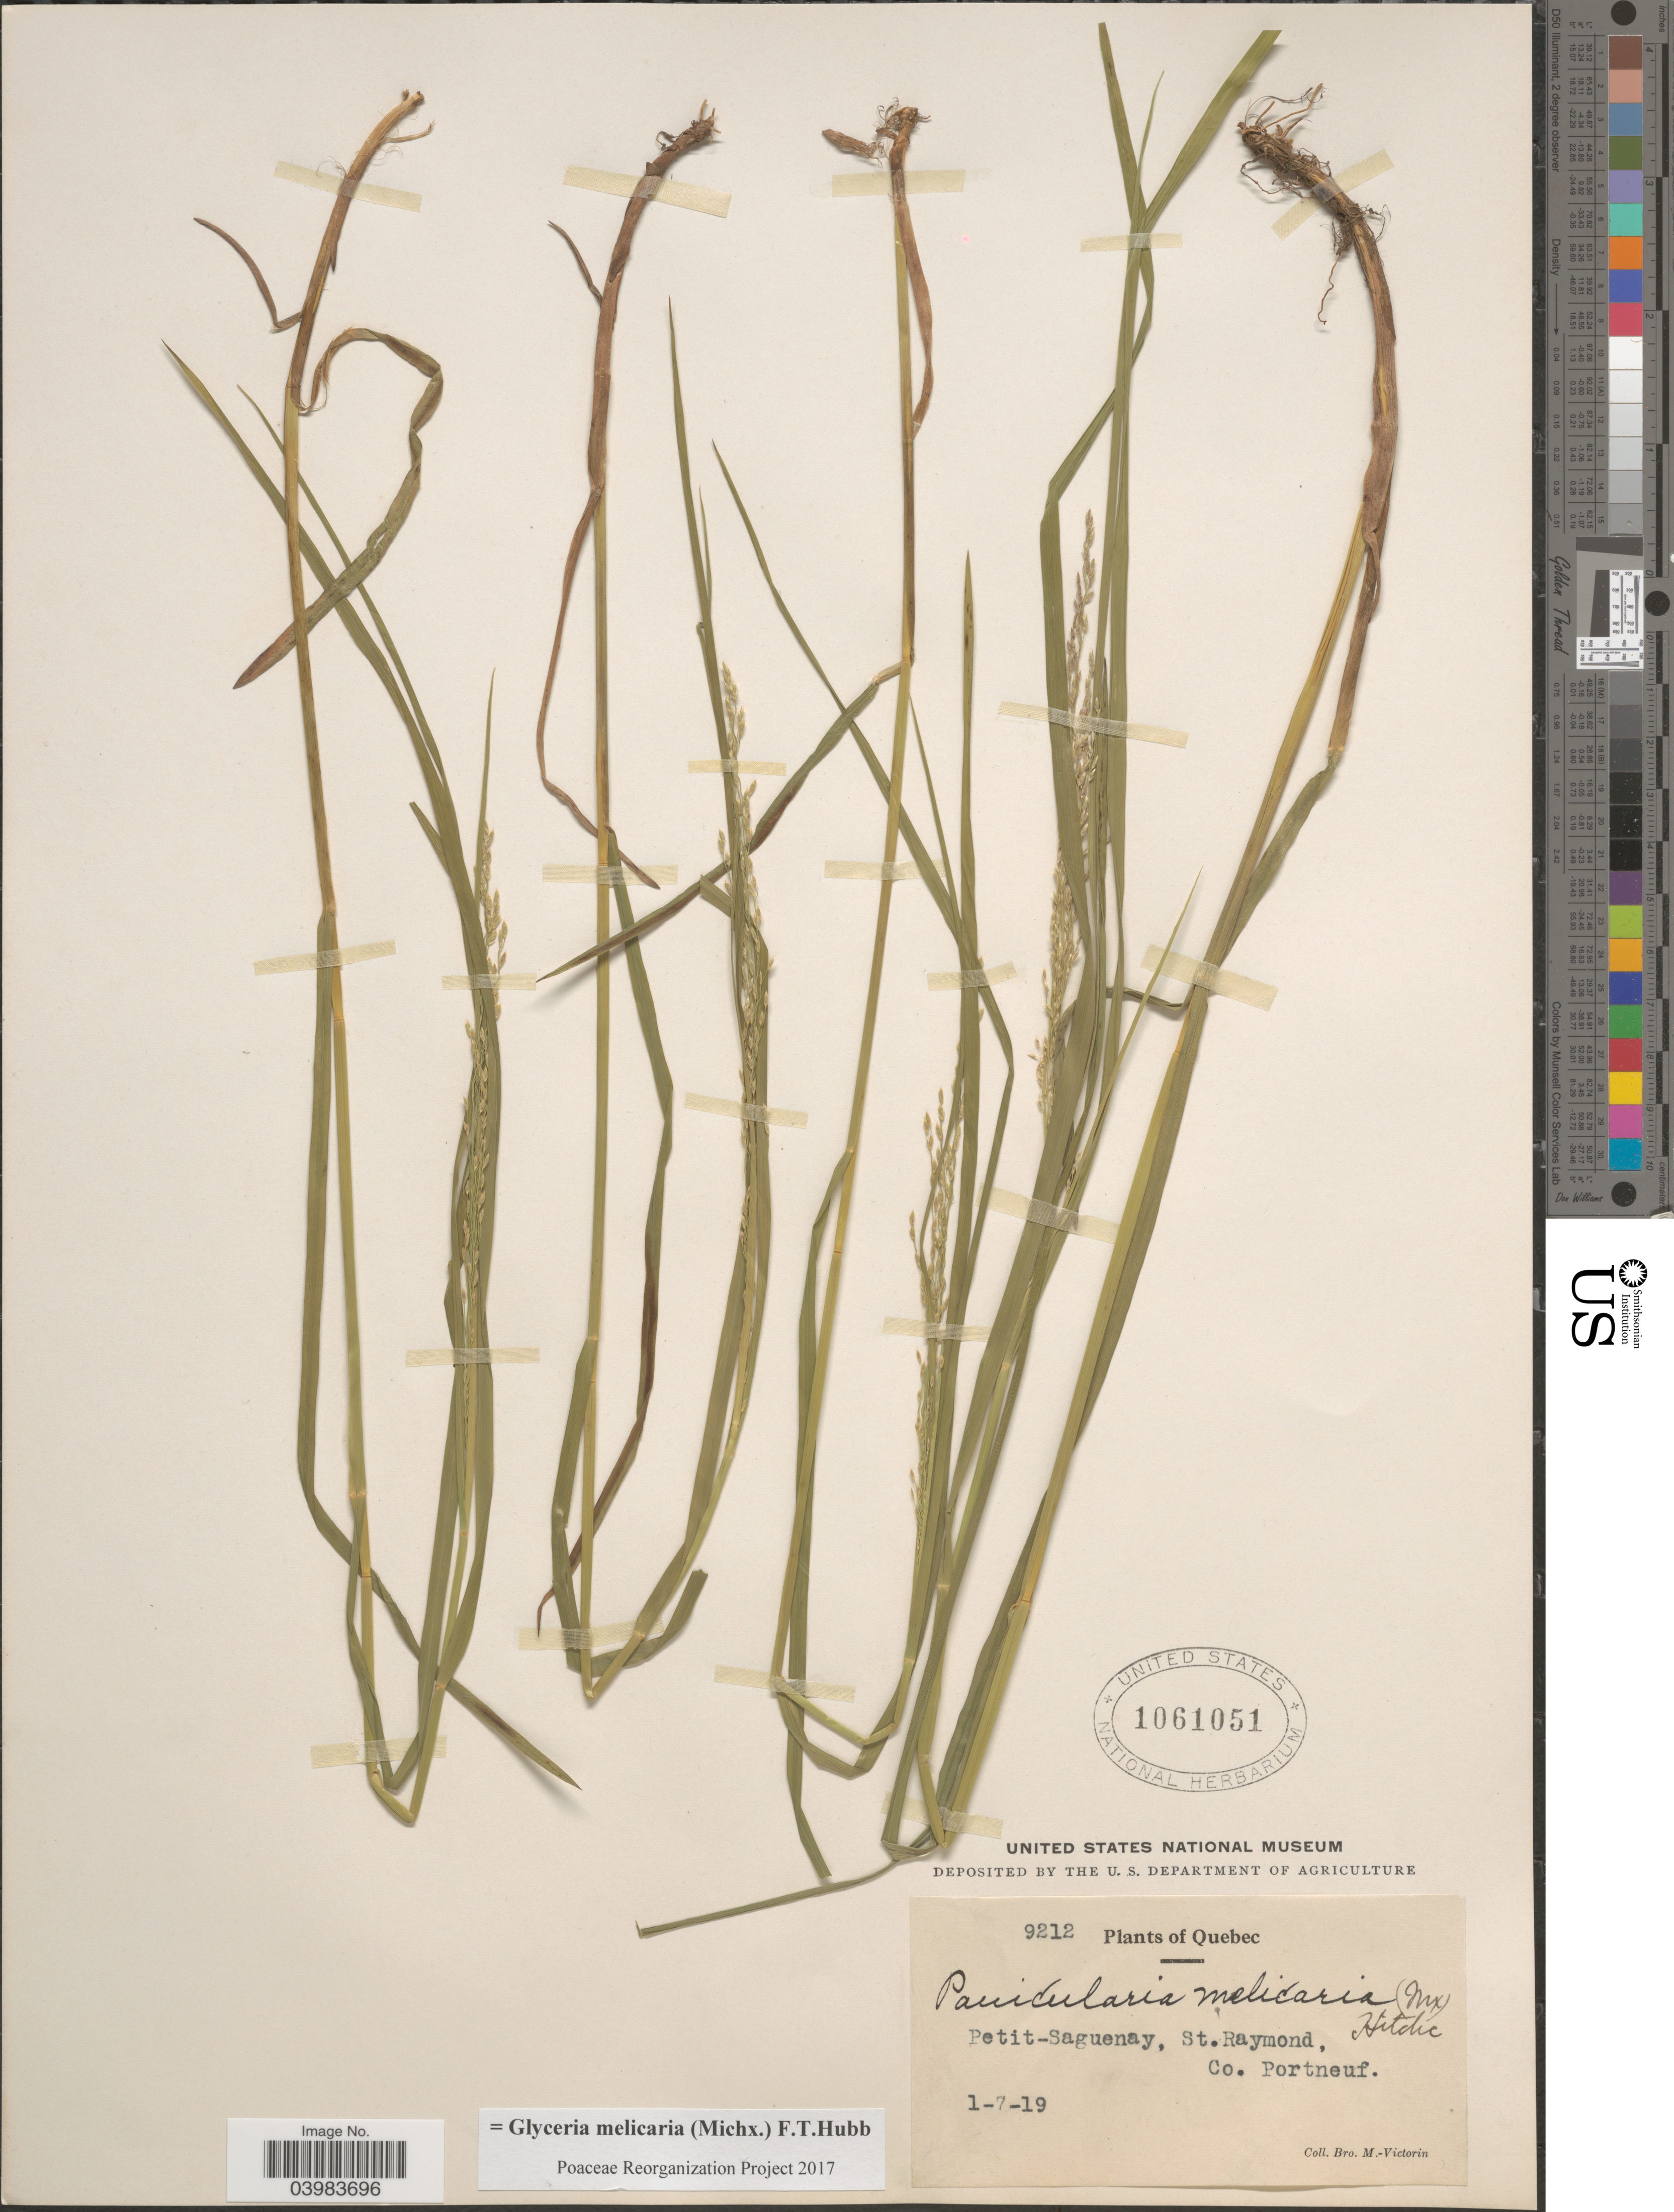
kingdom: Plantae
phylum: Tracheophyta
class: Liliopsida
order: Poales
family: Poaceae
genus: Glyceria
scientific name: Glyceria melicaria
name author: (Michx.) F.T. Hubb.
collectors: Fr. Marie-Victorin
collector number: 9212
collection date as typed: Transcribed d/m/y: 1/7/19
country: Canada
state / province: Quebec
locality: Petit-Saguenay, St.Raymond, Co. Portneuf.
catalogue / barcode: US 1061051